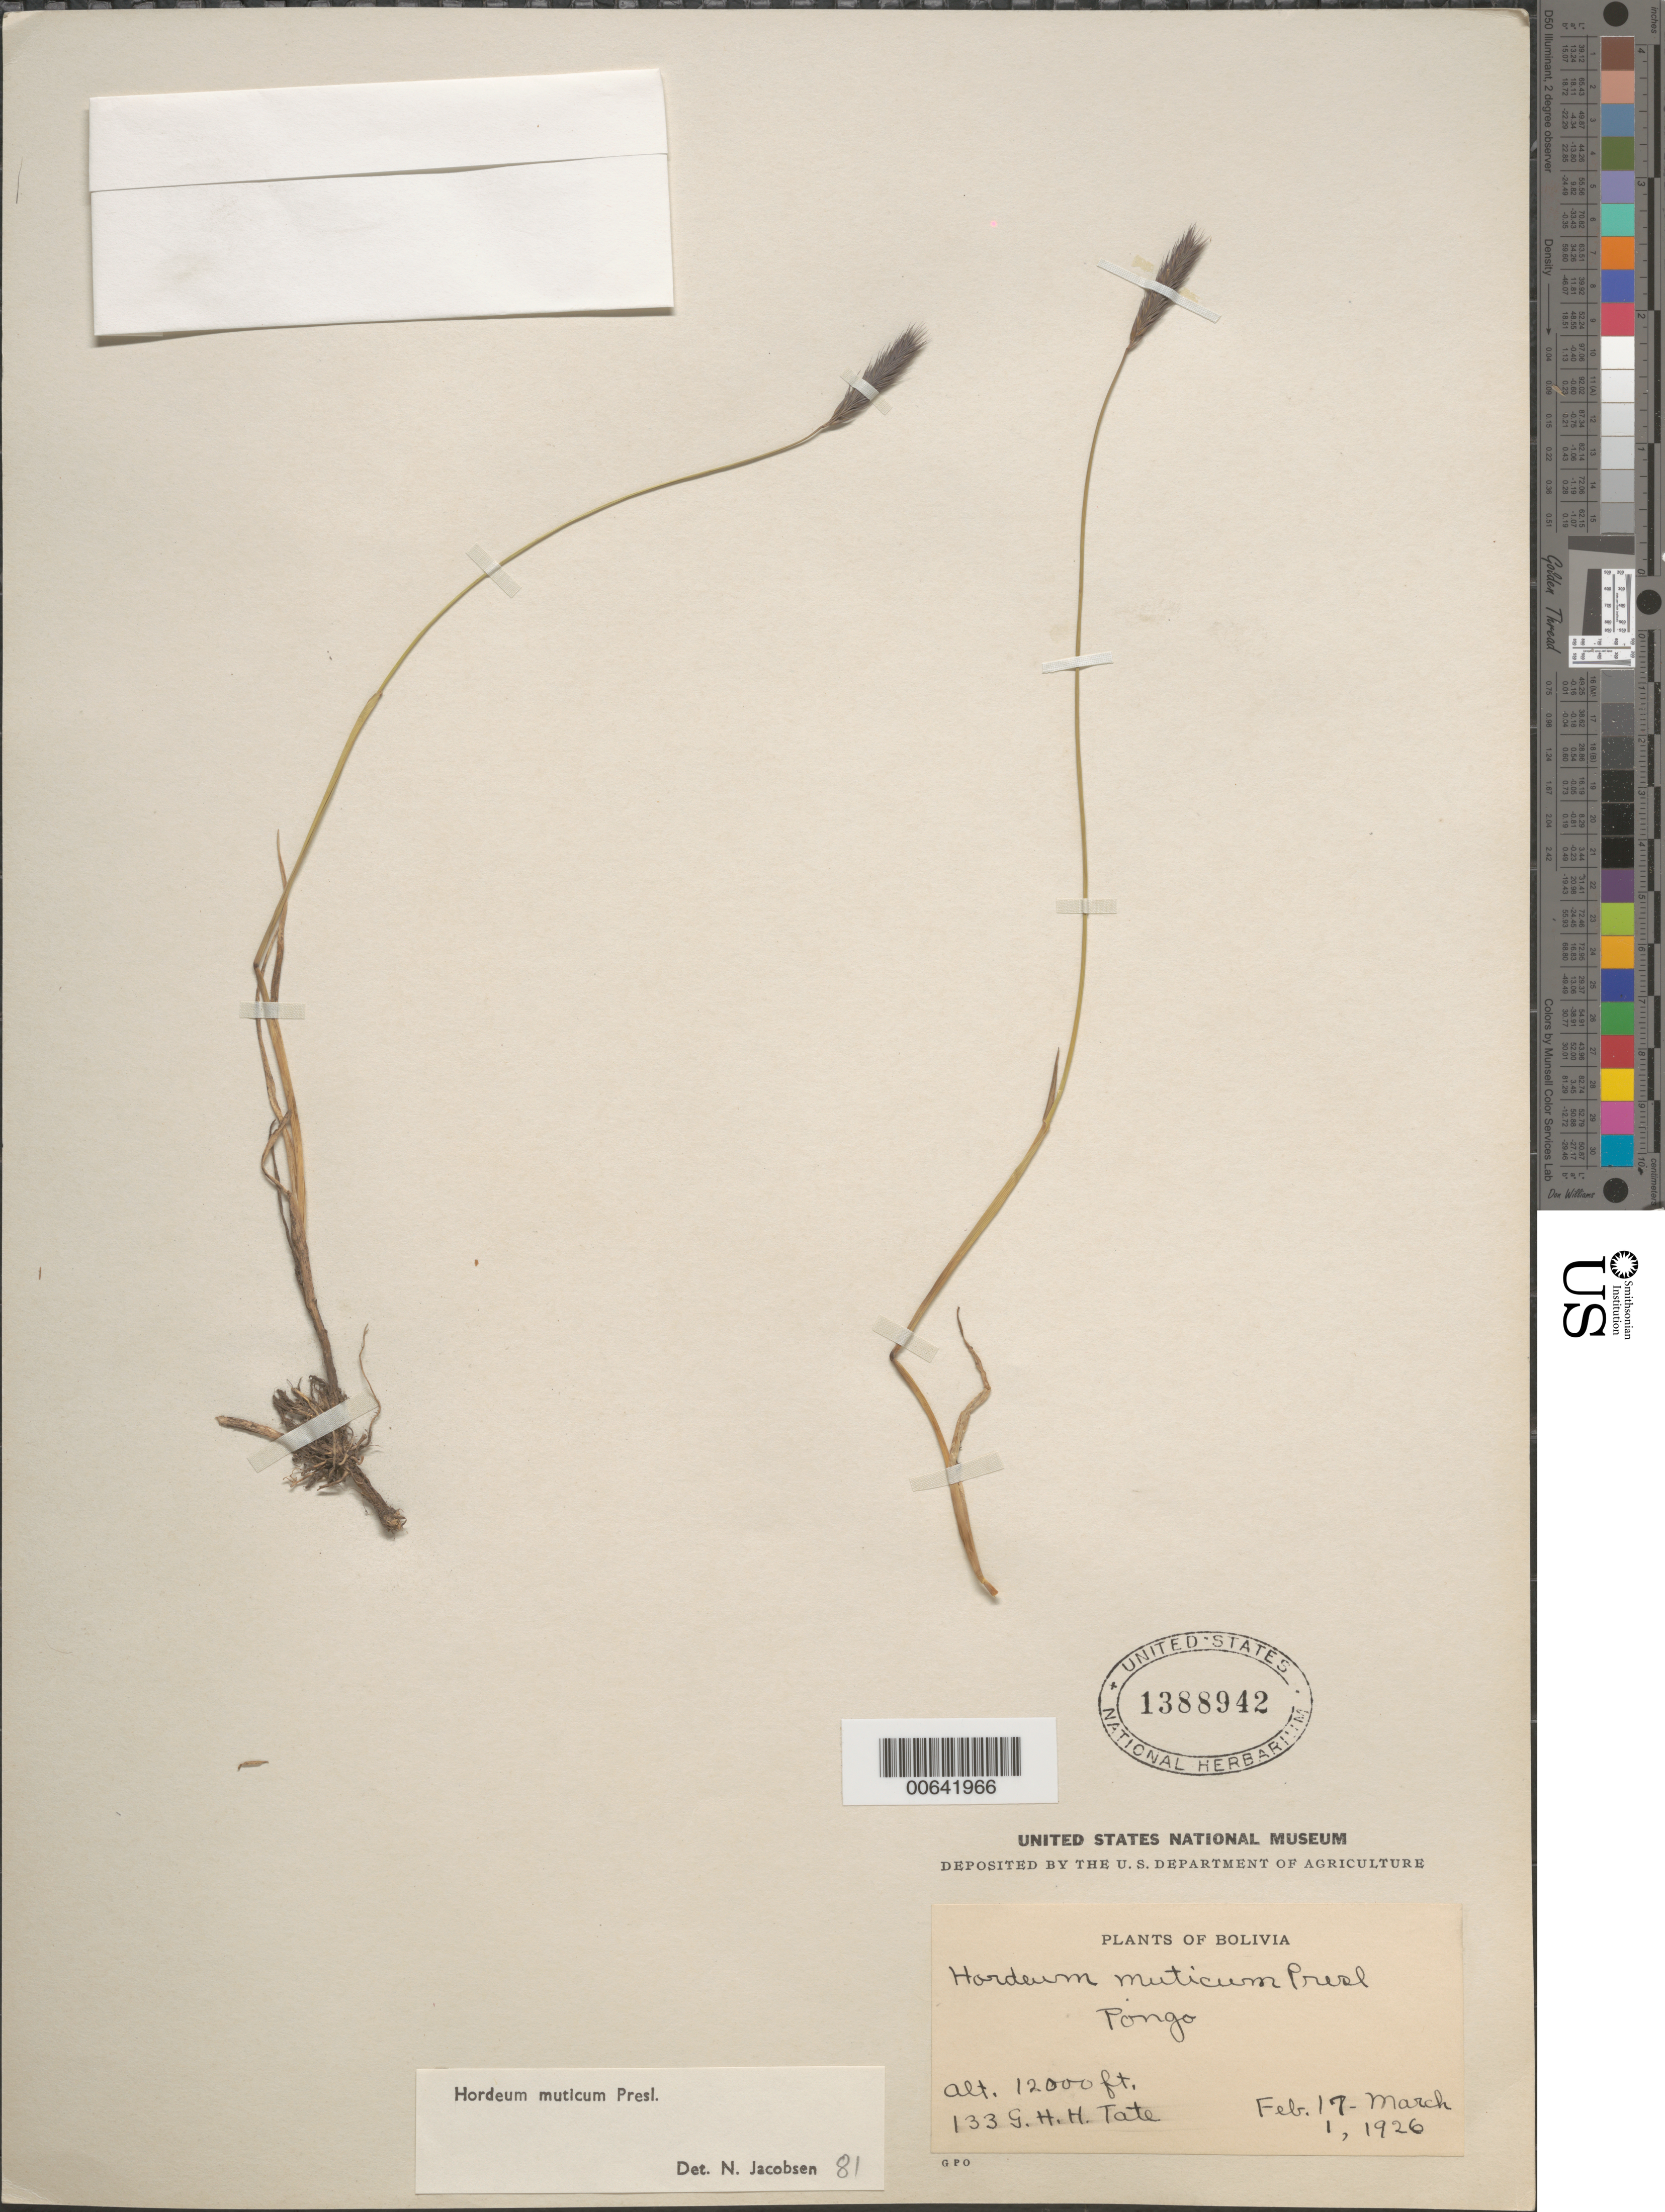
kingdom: Plantae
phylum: Tracheophyta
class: Liliopsida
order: Poales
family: Poaceae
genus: Hordeum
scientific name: Hordeum muticum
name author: J. Presl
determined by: Jacobsen, N. H. G.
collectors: G. Toten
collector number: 133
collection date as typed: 17 Feb 1926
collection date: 1926-02-17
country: Bolivia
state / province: Cochabamba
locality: Pongo, Bolivia ??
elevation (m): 3658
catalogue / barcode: US 1388942